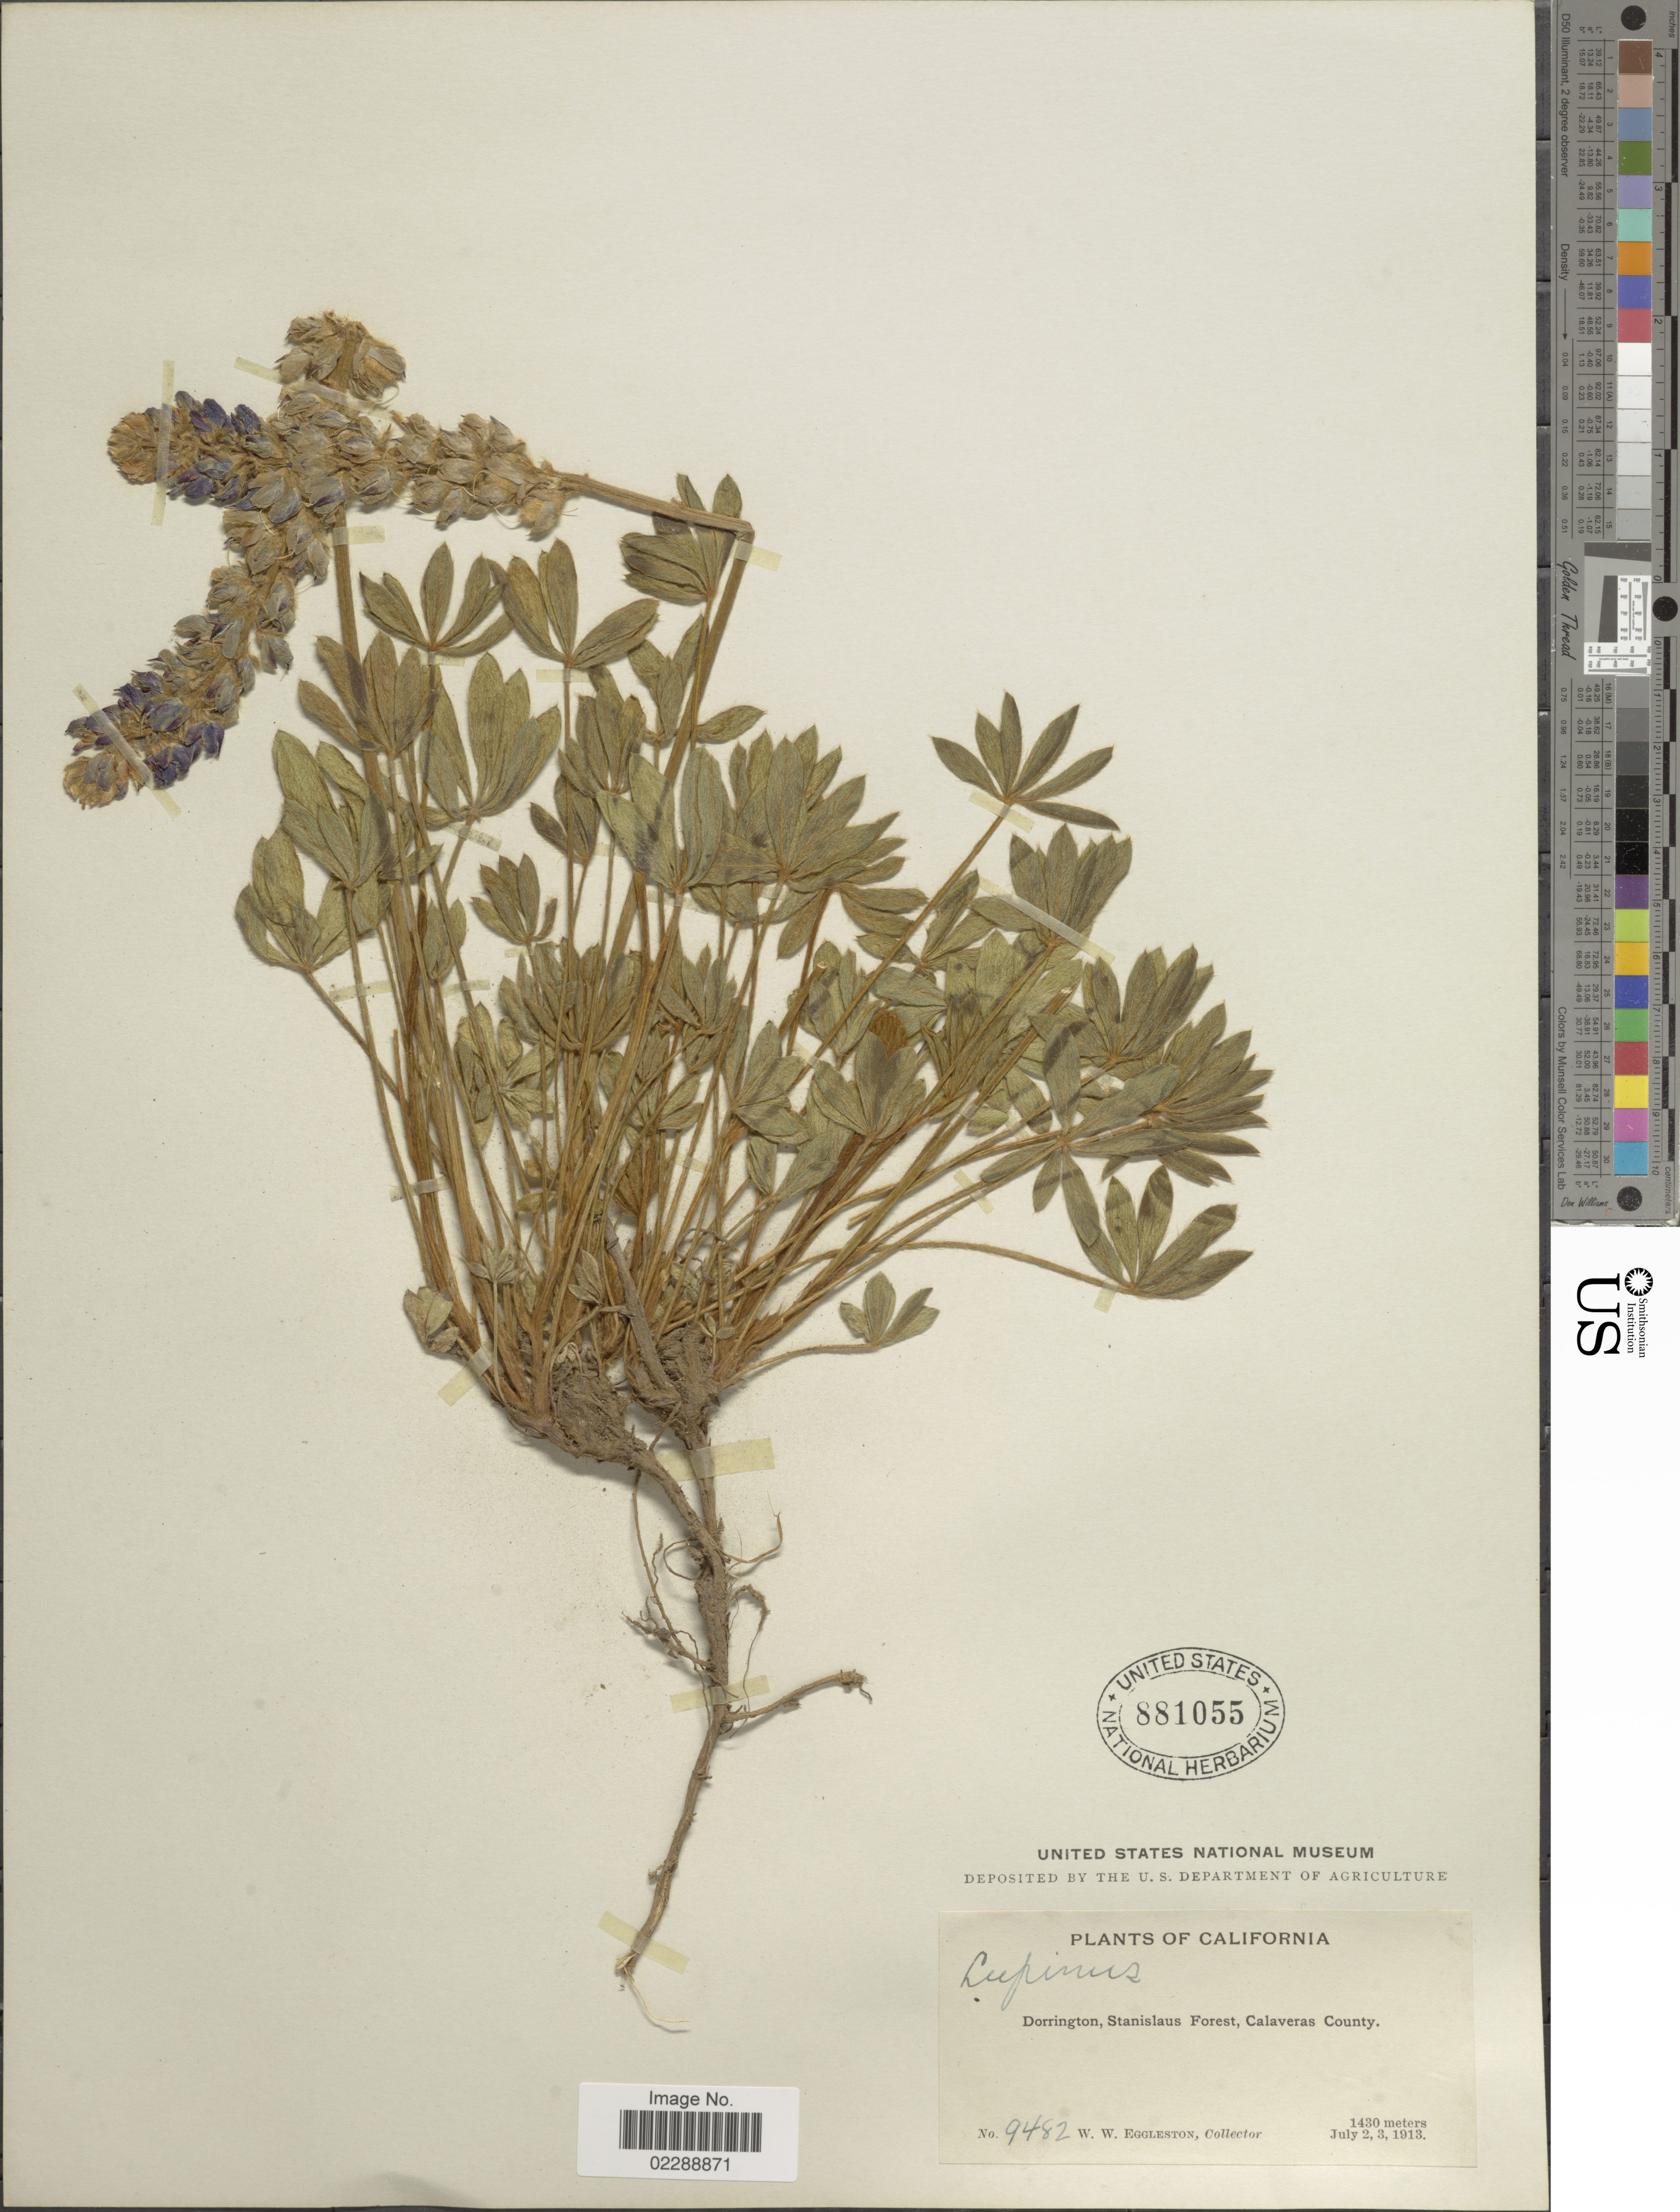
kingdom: Plantae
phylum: Tracheophyta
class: Magnoliopsida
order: Fabales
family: Fabaceae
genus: Lupinus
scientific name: Lupinus sp.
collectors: W. W. Eggleston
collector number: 9482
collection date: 1913-07-02/1913-07-03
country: United States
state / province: California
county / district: Calaveras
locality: Dorrington, Stanislaus Forest, Calaveras County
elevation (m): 1430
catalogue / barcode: US 881055